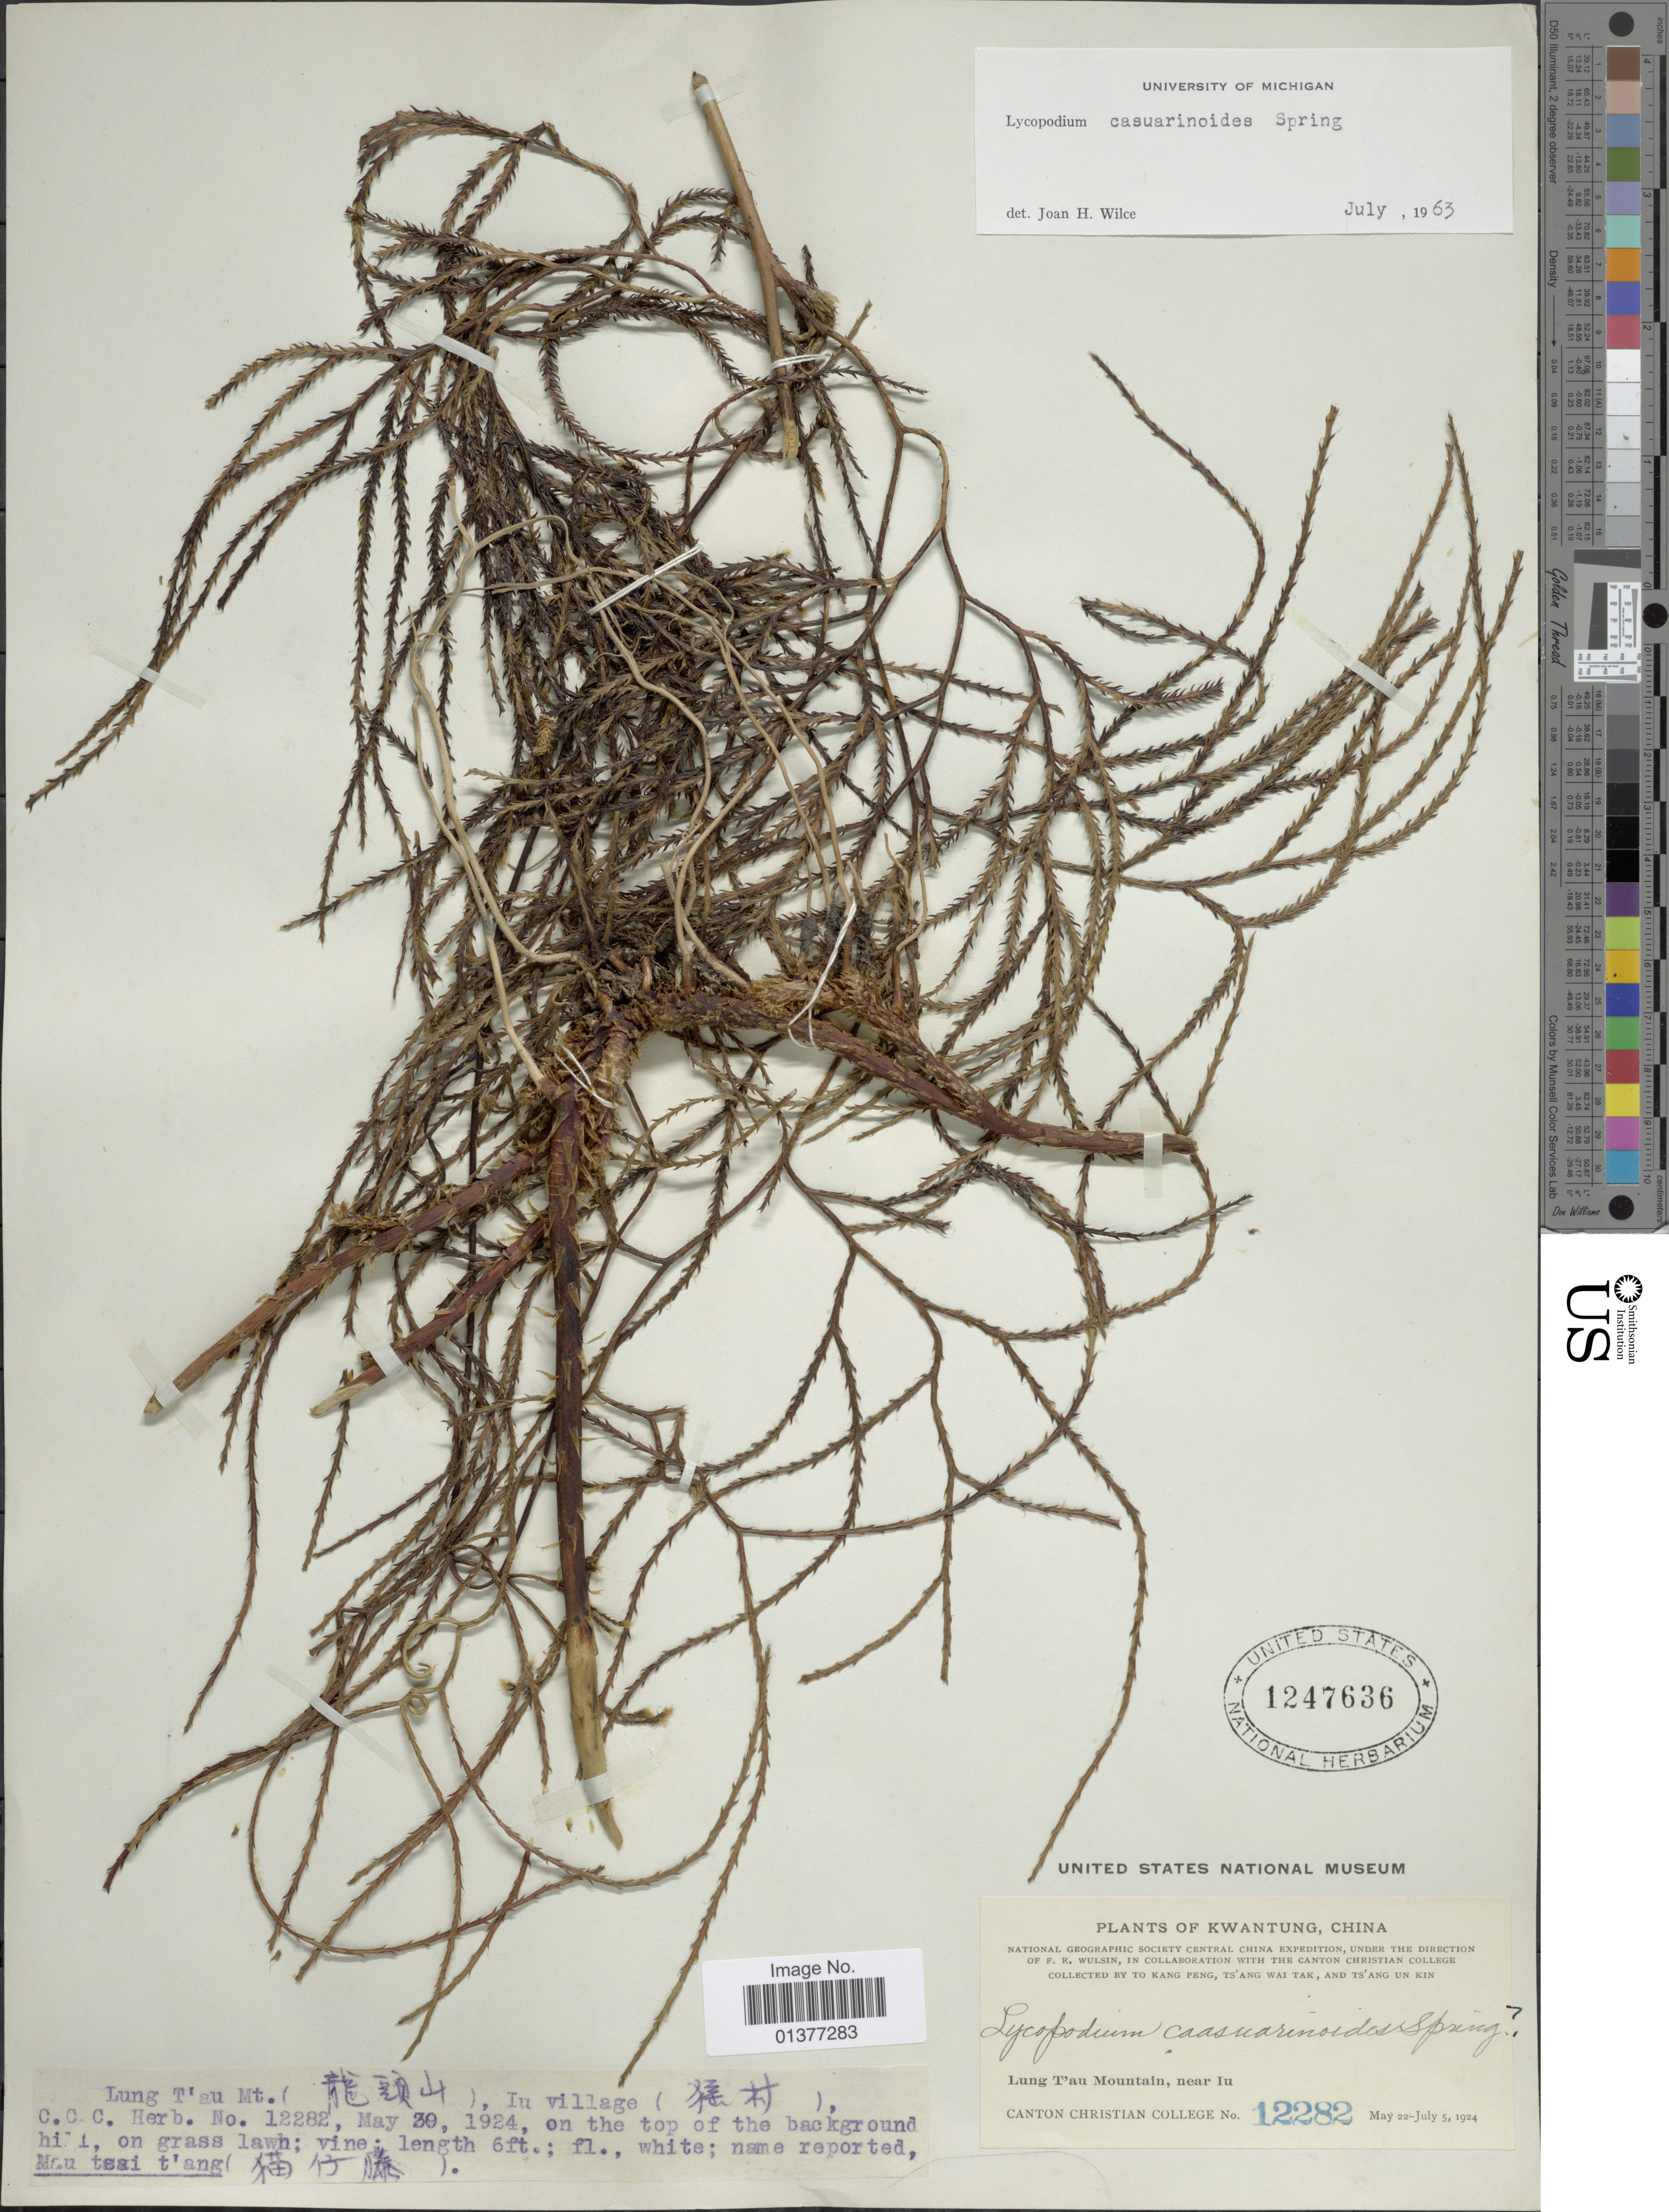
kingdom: Plantae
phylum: Tracheophyta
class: Lycopodiopsida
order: Lycopodiales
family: Lycopodiaceae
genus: Lycopodiastrum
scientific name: Lycopodiastrum casuarinoides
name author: (Spring) Holub ex R.D. Dixit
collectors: Canton Christian College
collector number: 12282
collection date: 1924-05-22/1924-07-05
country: China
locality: Kwangtung, Lung T'au Mountain, near Iu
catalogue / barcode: US 1247636